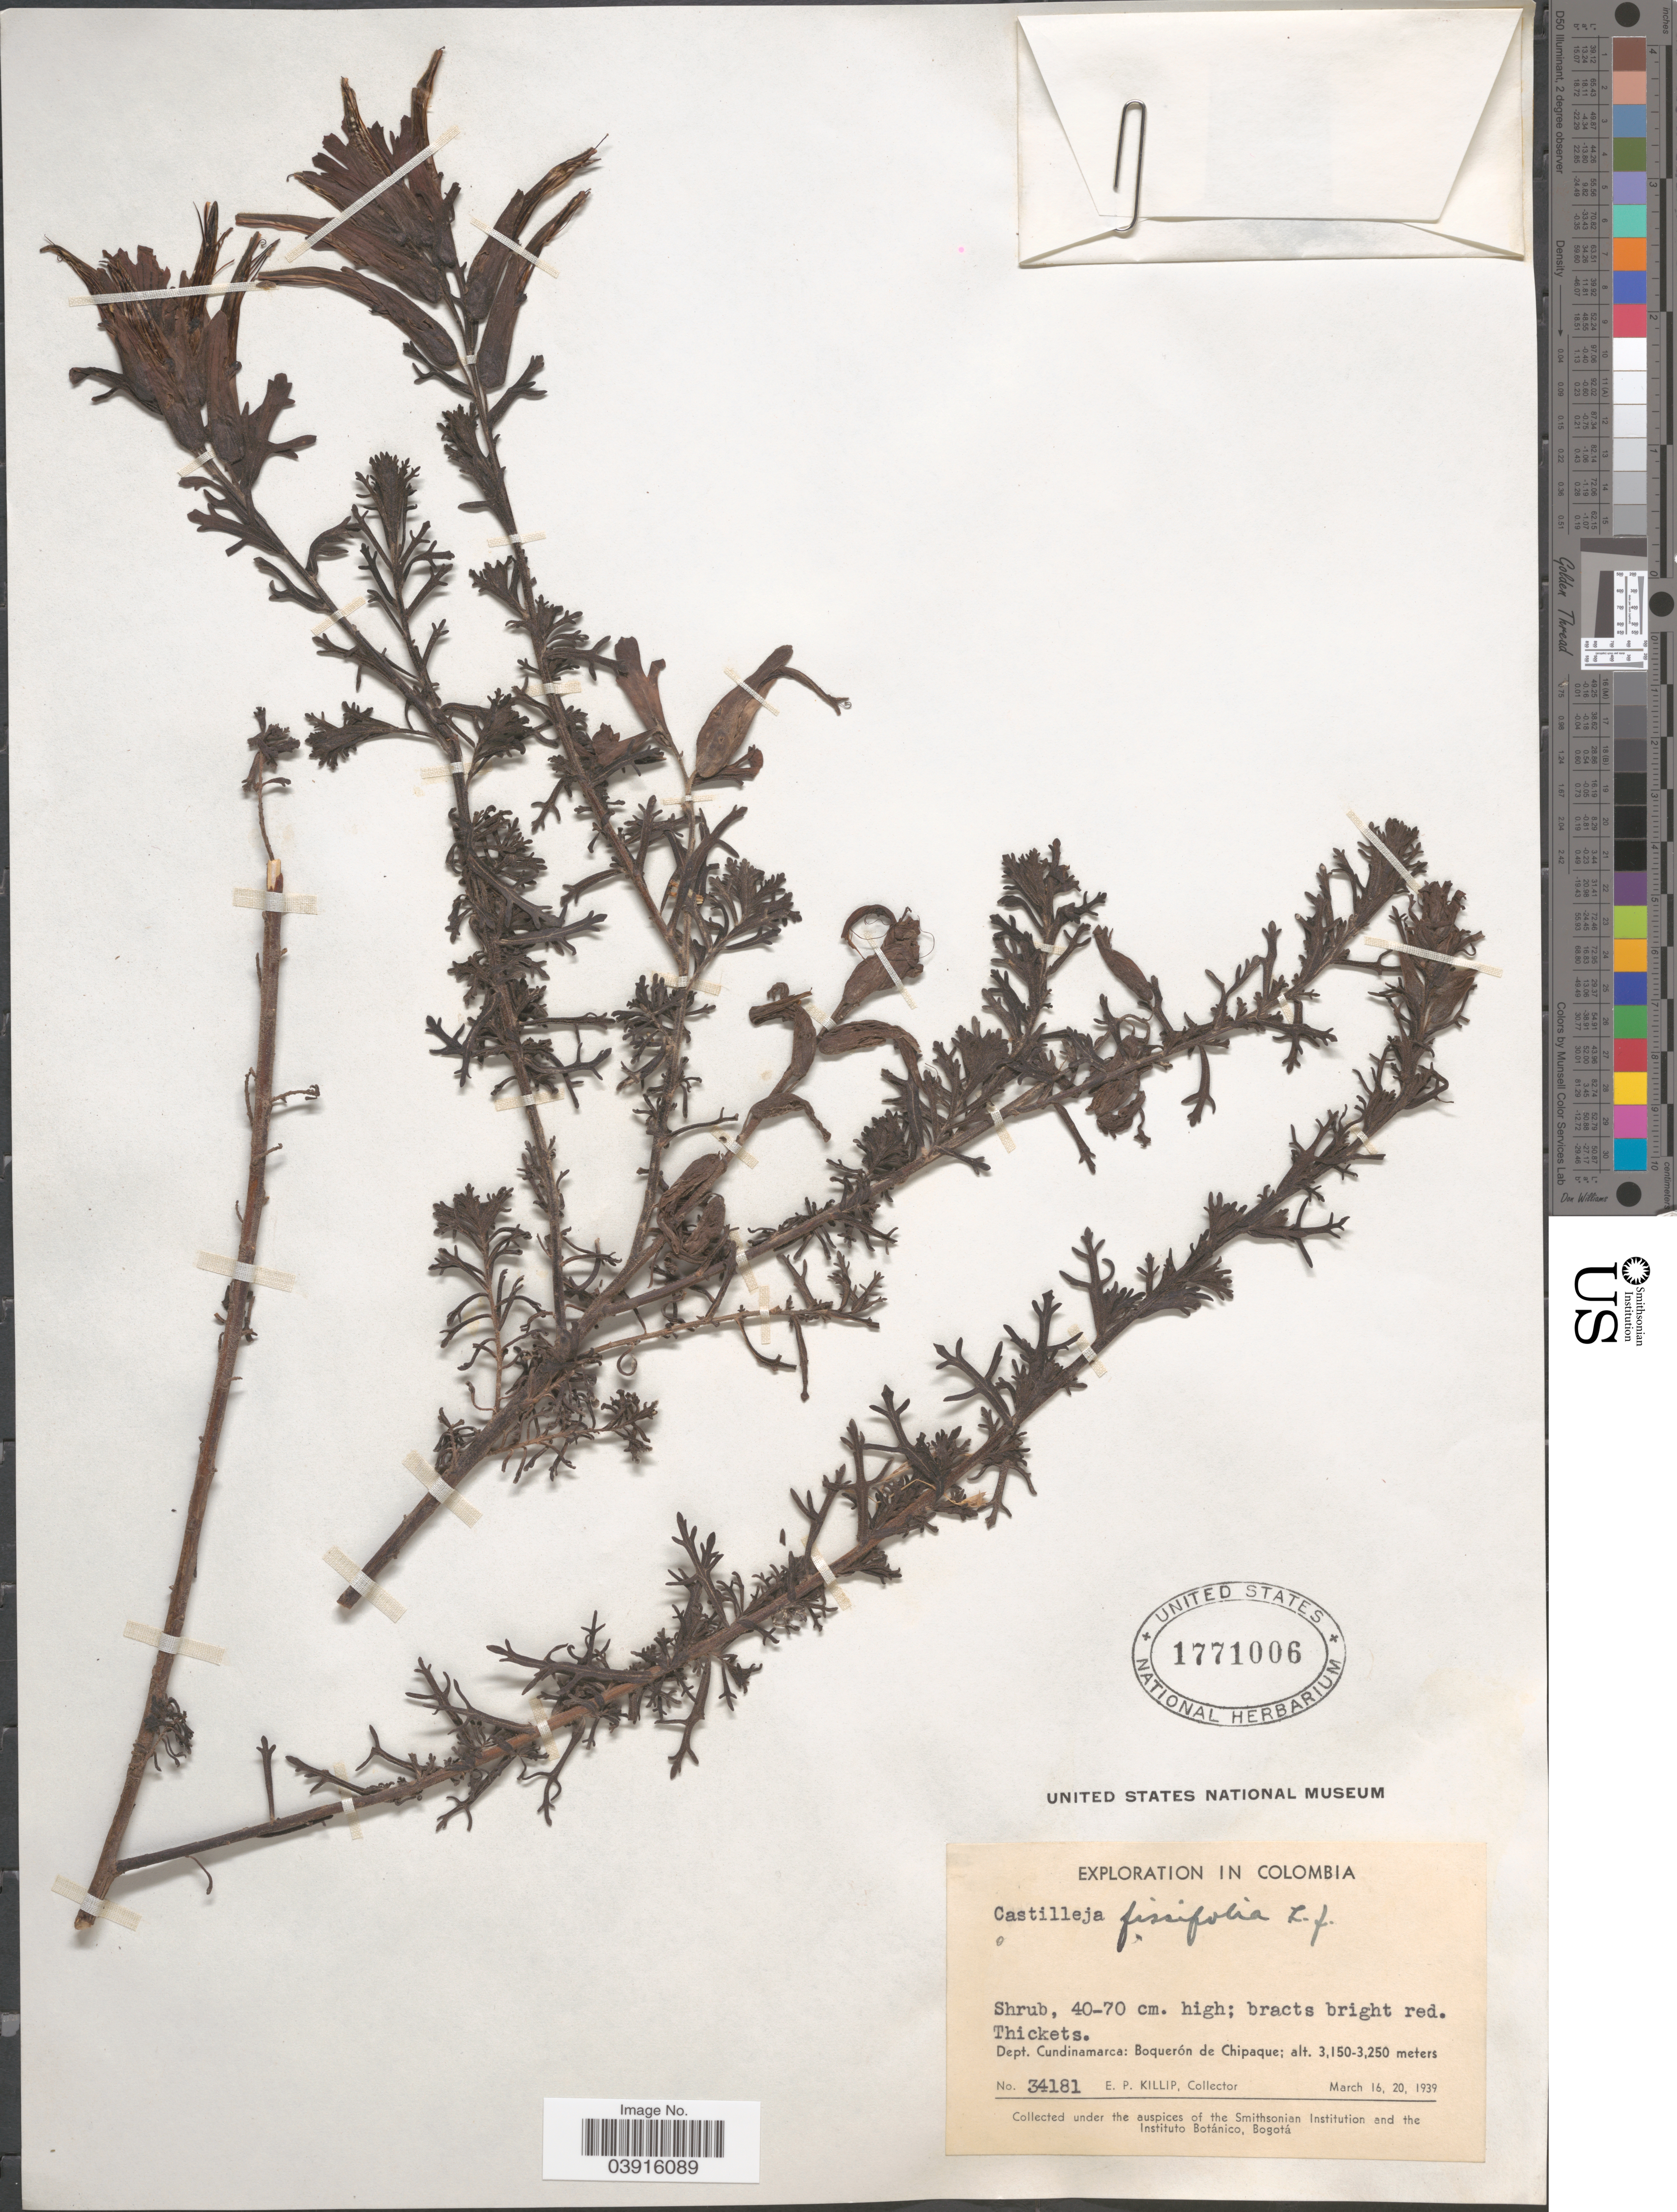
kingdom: Plantae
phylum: Tracheophyta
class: Magnoliopsida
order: Lamiales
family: Orobanchaceae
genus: Castilleja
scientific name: Castilleja fissifolia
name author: L. f.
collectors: E. P. Killip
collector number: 34181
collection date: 1939-03-16/1939-03-20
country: Colombia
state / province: Cundinamarca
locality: Dept. Cundinamarca: Boquerón de Chipaque.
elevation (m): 3150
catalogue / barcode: US 1771006